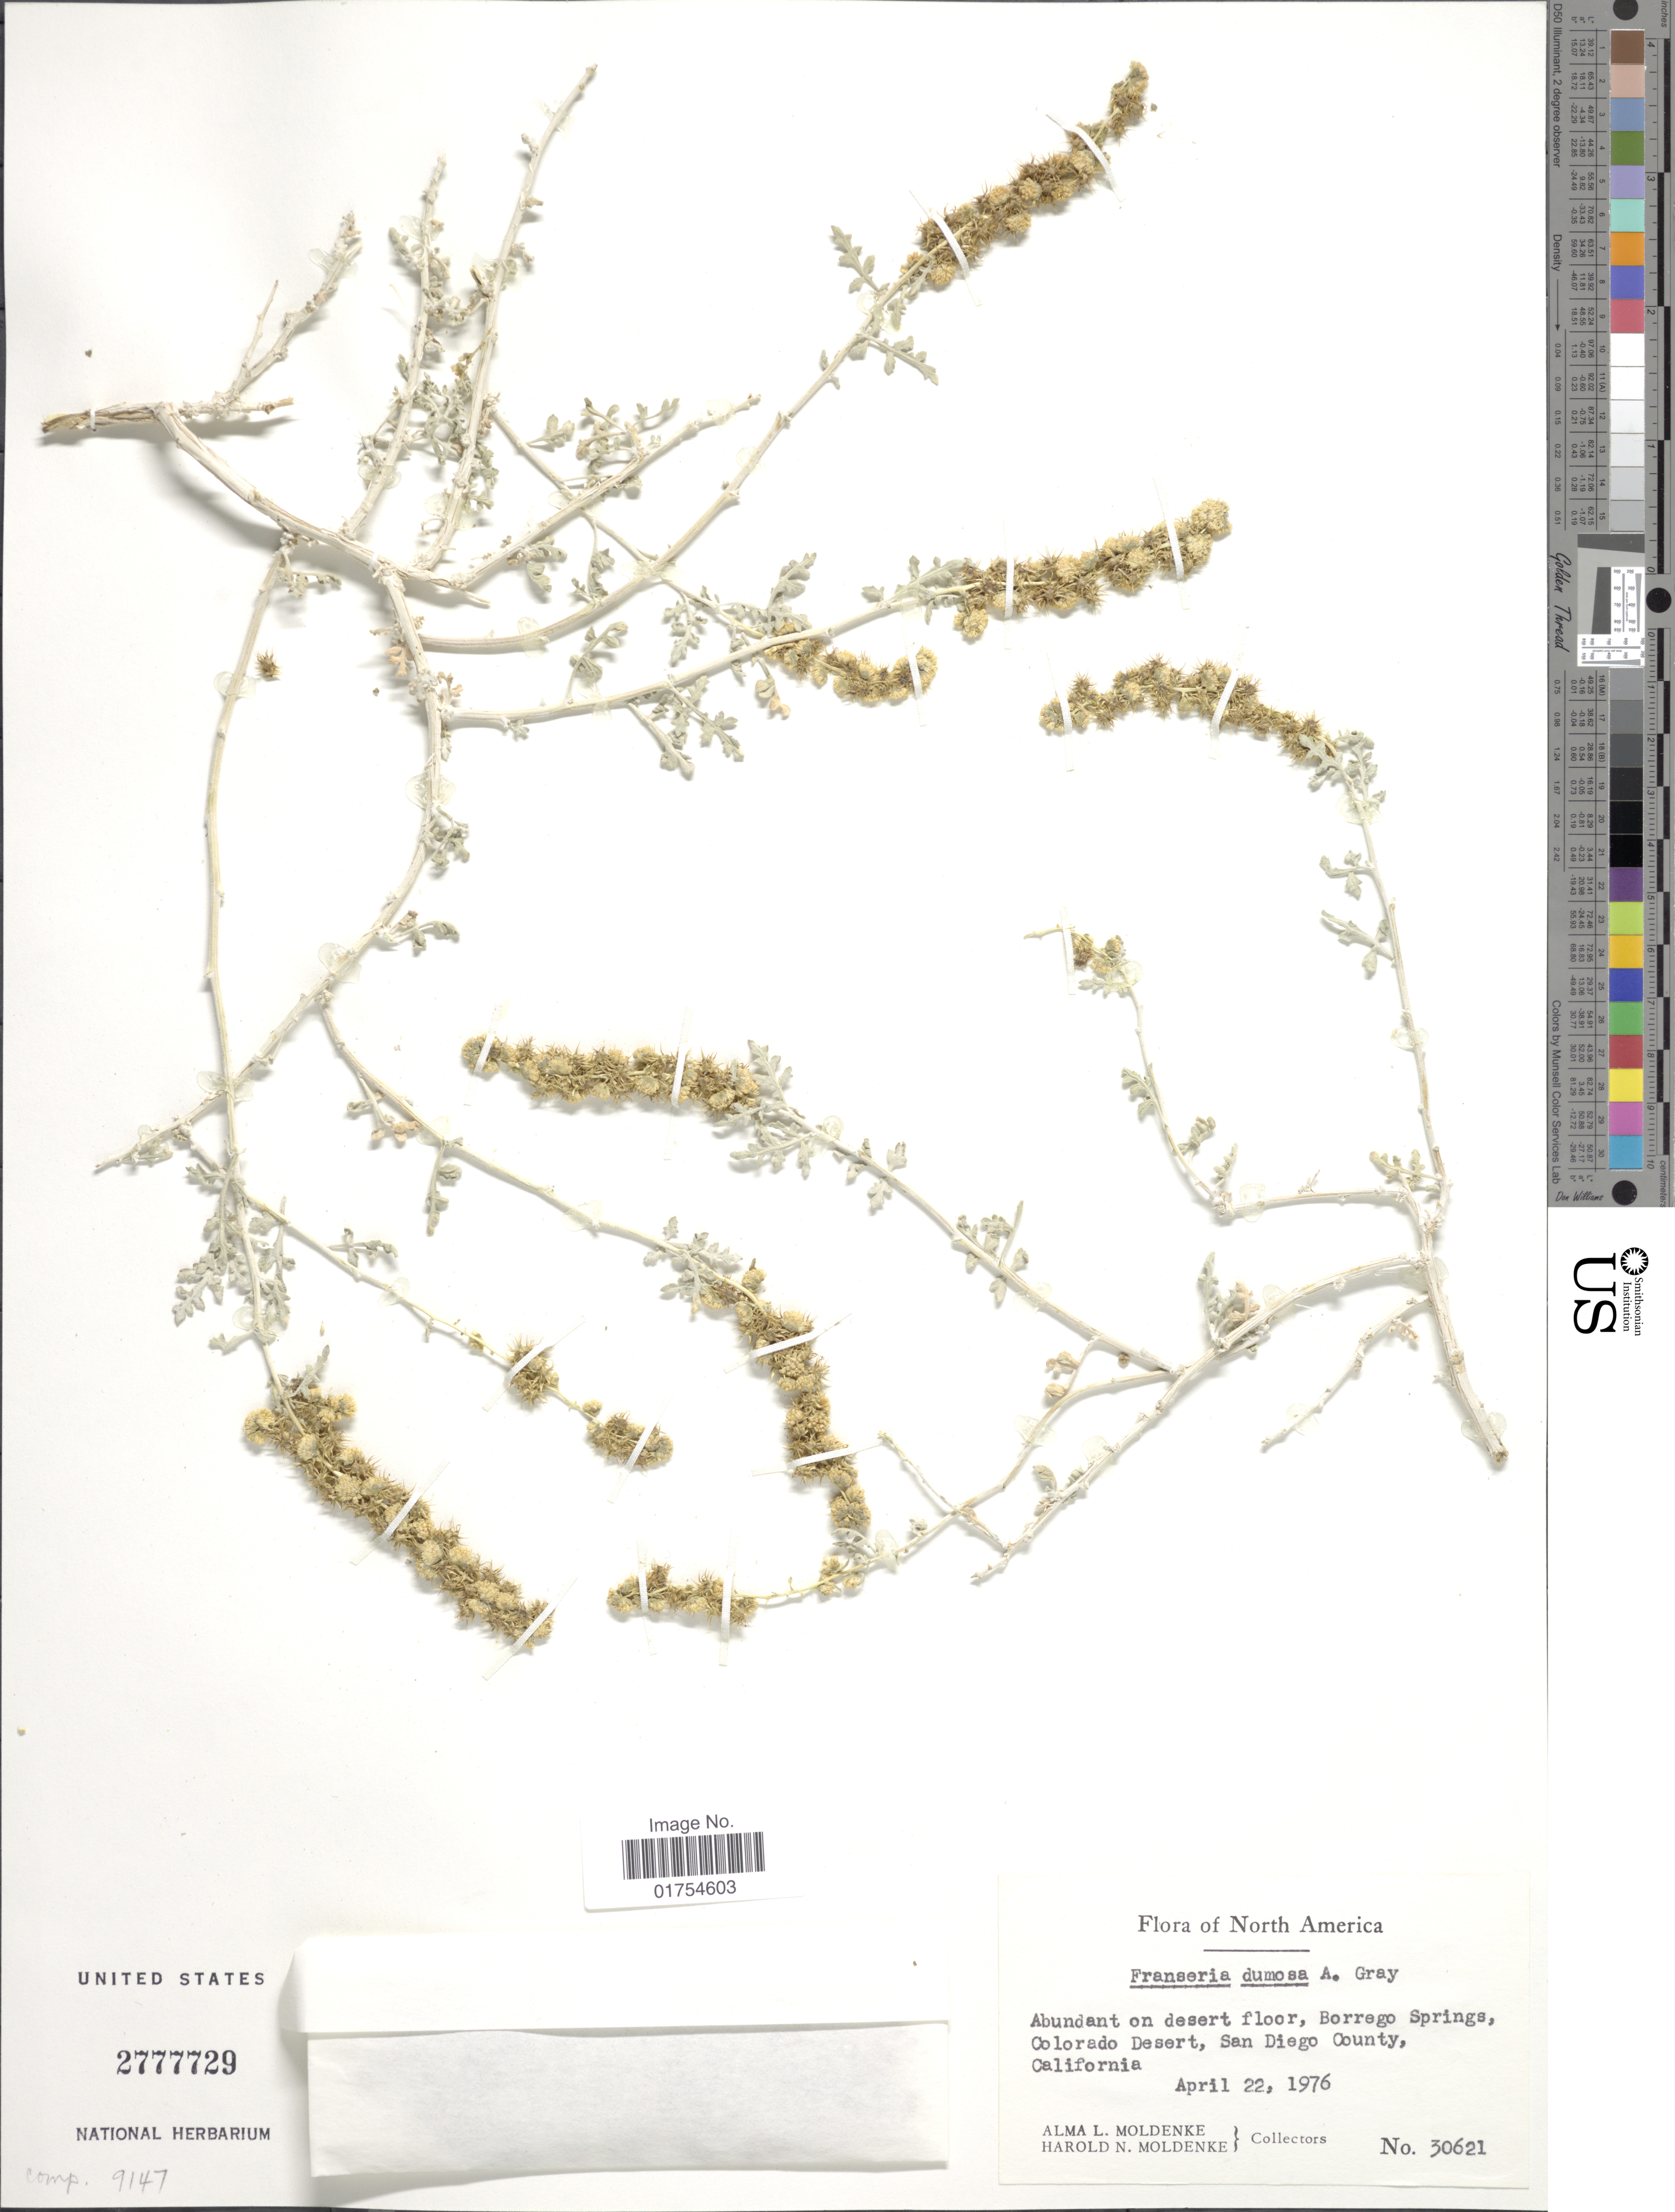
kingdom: Plantae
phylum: Tracheophyta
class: Magnoliopsida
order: Asterales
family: Asteraceae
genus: Franseria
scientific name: Franseria dumosa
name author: A. Gray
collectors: A. L. Moldenke & H. N. Moldenke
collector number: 30621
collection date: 1976-04-22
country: United States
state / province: California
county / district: San Diego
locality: Abundant on desert floor, Borrego Springs, Colorado Desert, San Diego County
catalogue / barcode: US 2777729